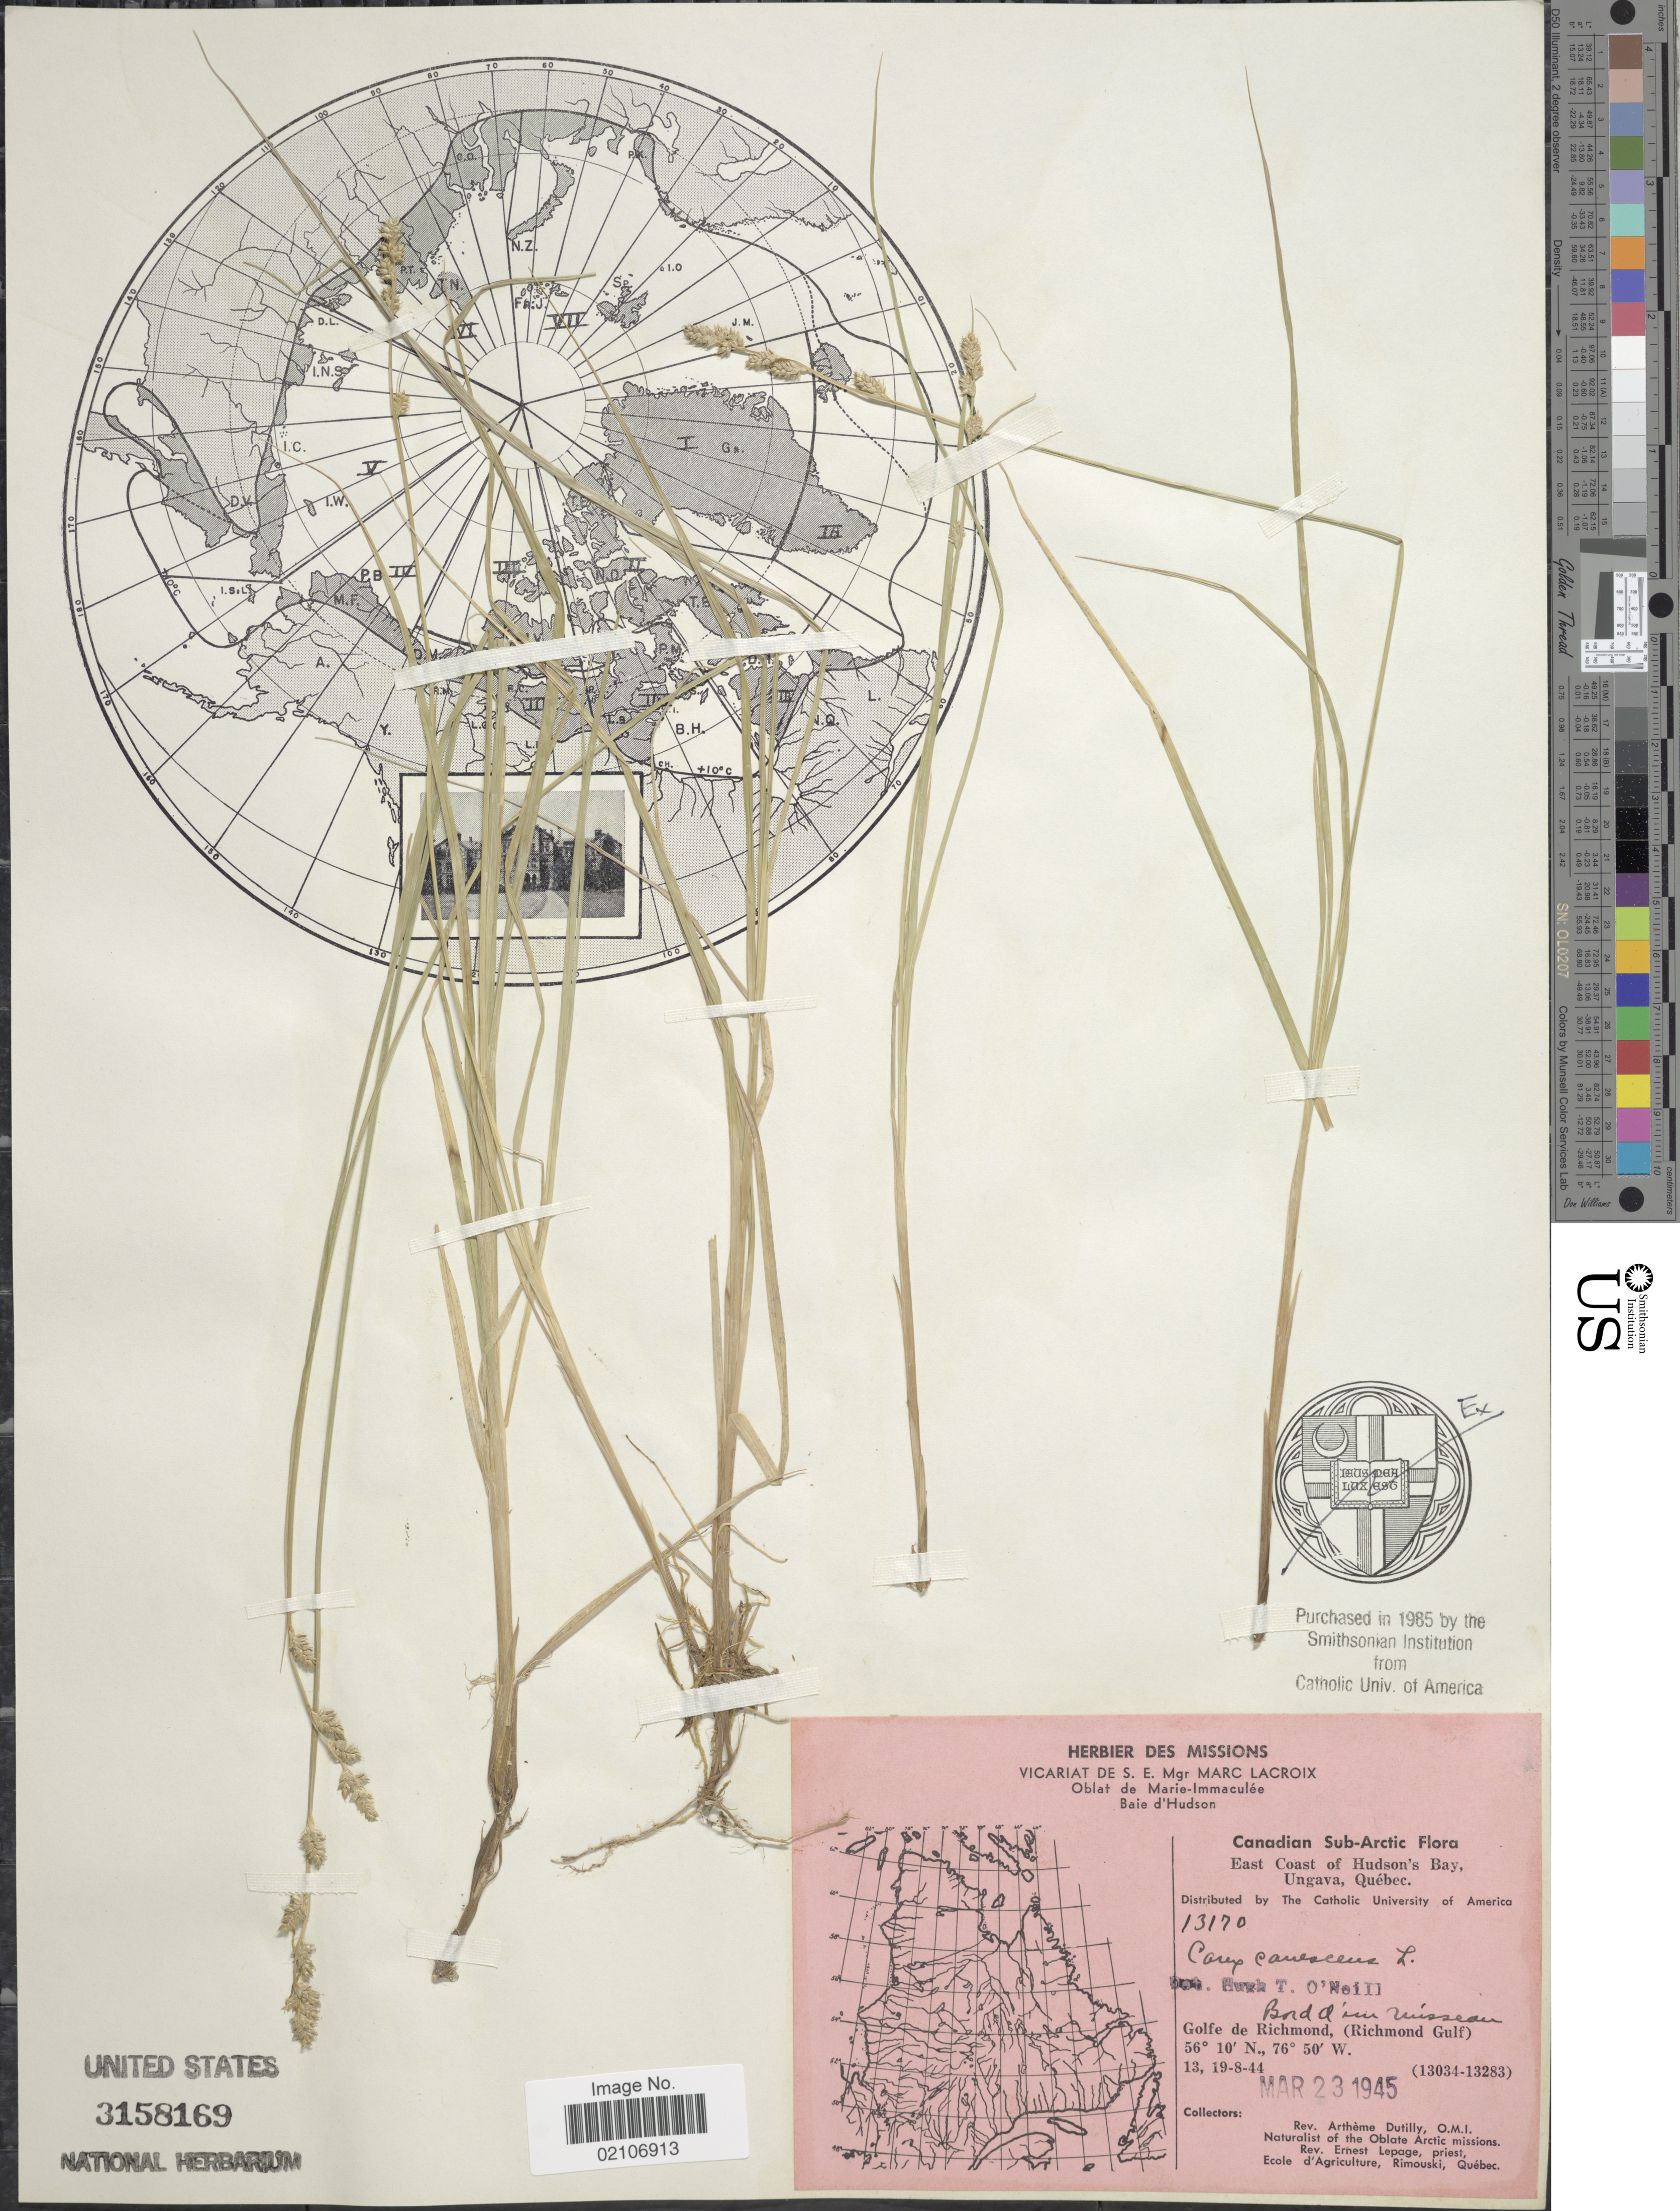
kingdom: Plantae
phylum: Tracheophyta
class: Liliopsida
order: Poales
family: Cyperaceae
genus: Carex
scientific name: Carex canescens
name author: L.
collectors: A. Dutilly & E. Lepage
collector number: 13170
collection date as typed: Transcribed d/m/y: 13/8/44 to 19/8/44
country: Canada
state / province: Quebec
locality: Candadian Sub-Arctic. East Coast of Hudson's Bay, Ungava, Quebec. Golfe de Richmond, (Richmond Gulf).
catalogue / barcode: US 3158169